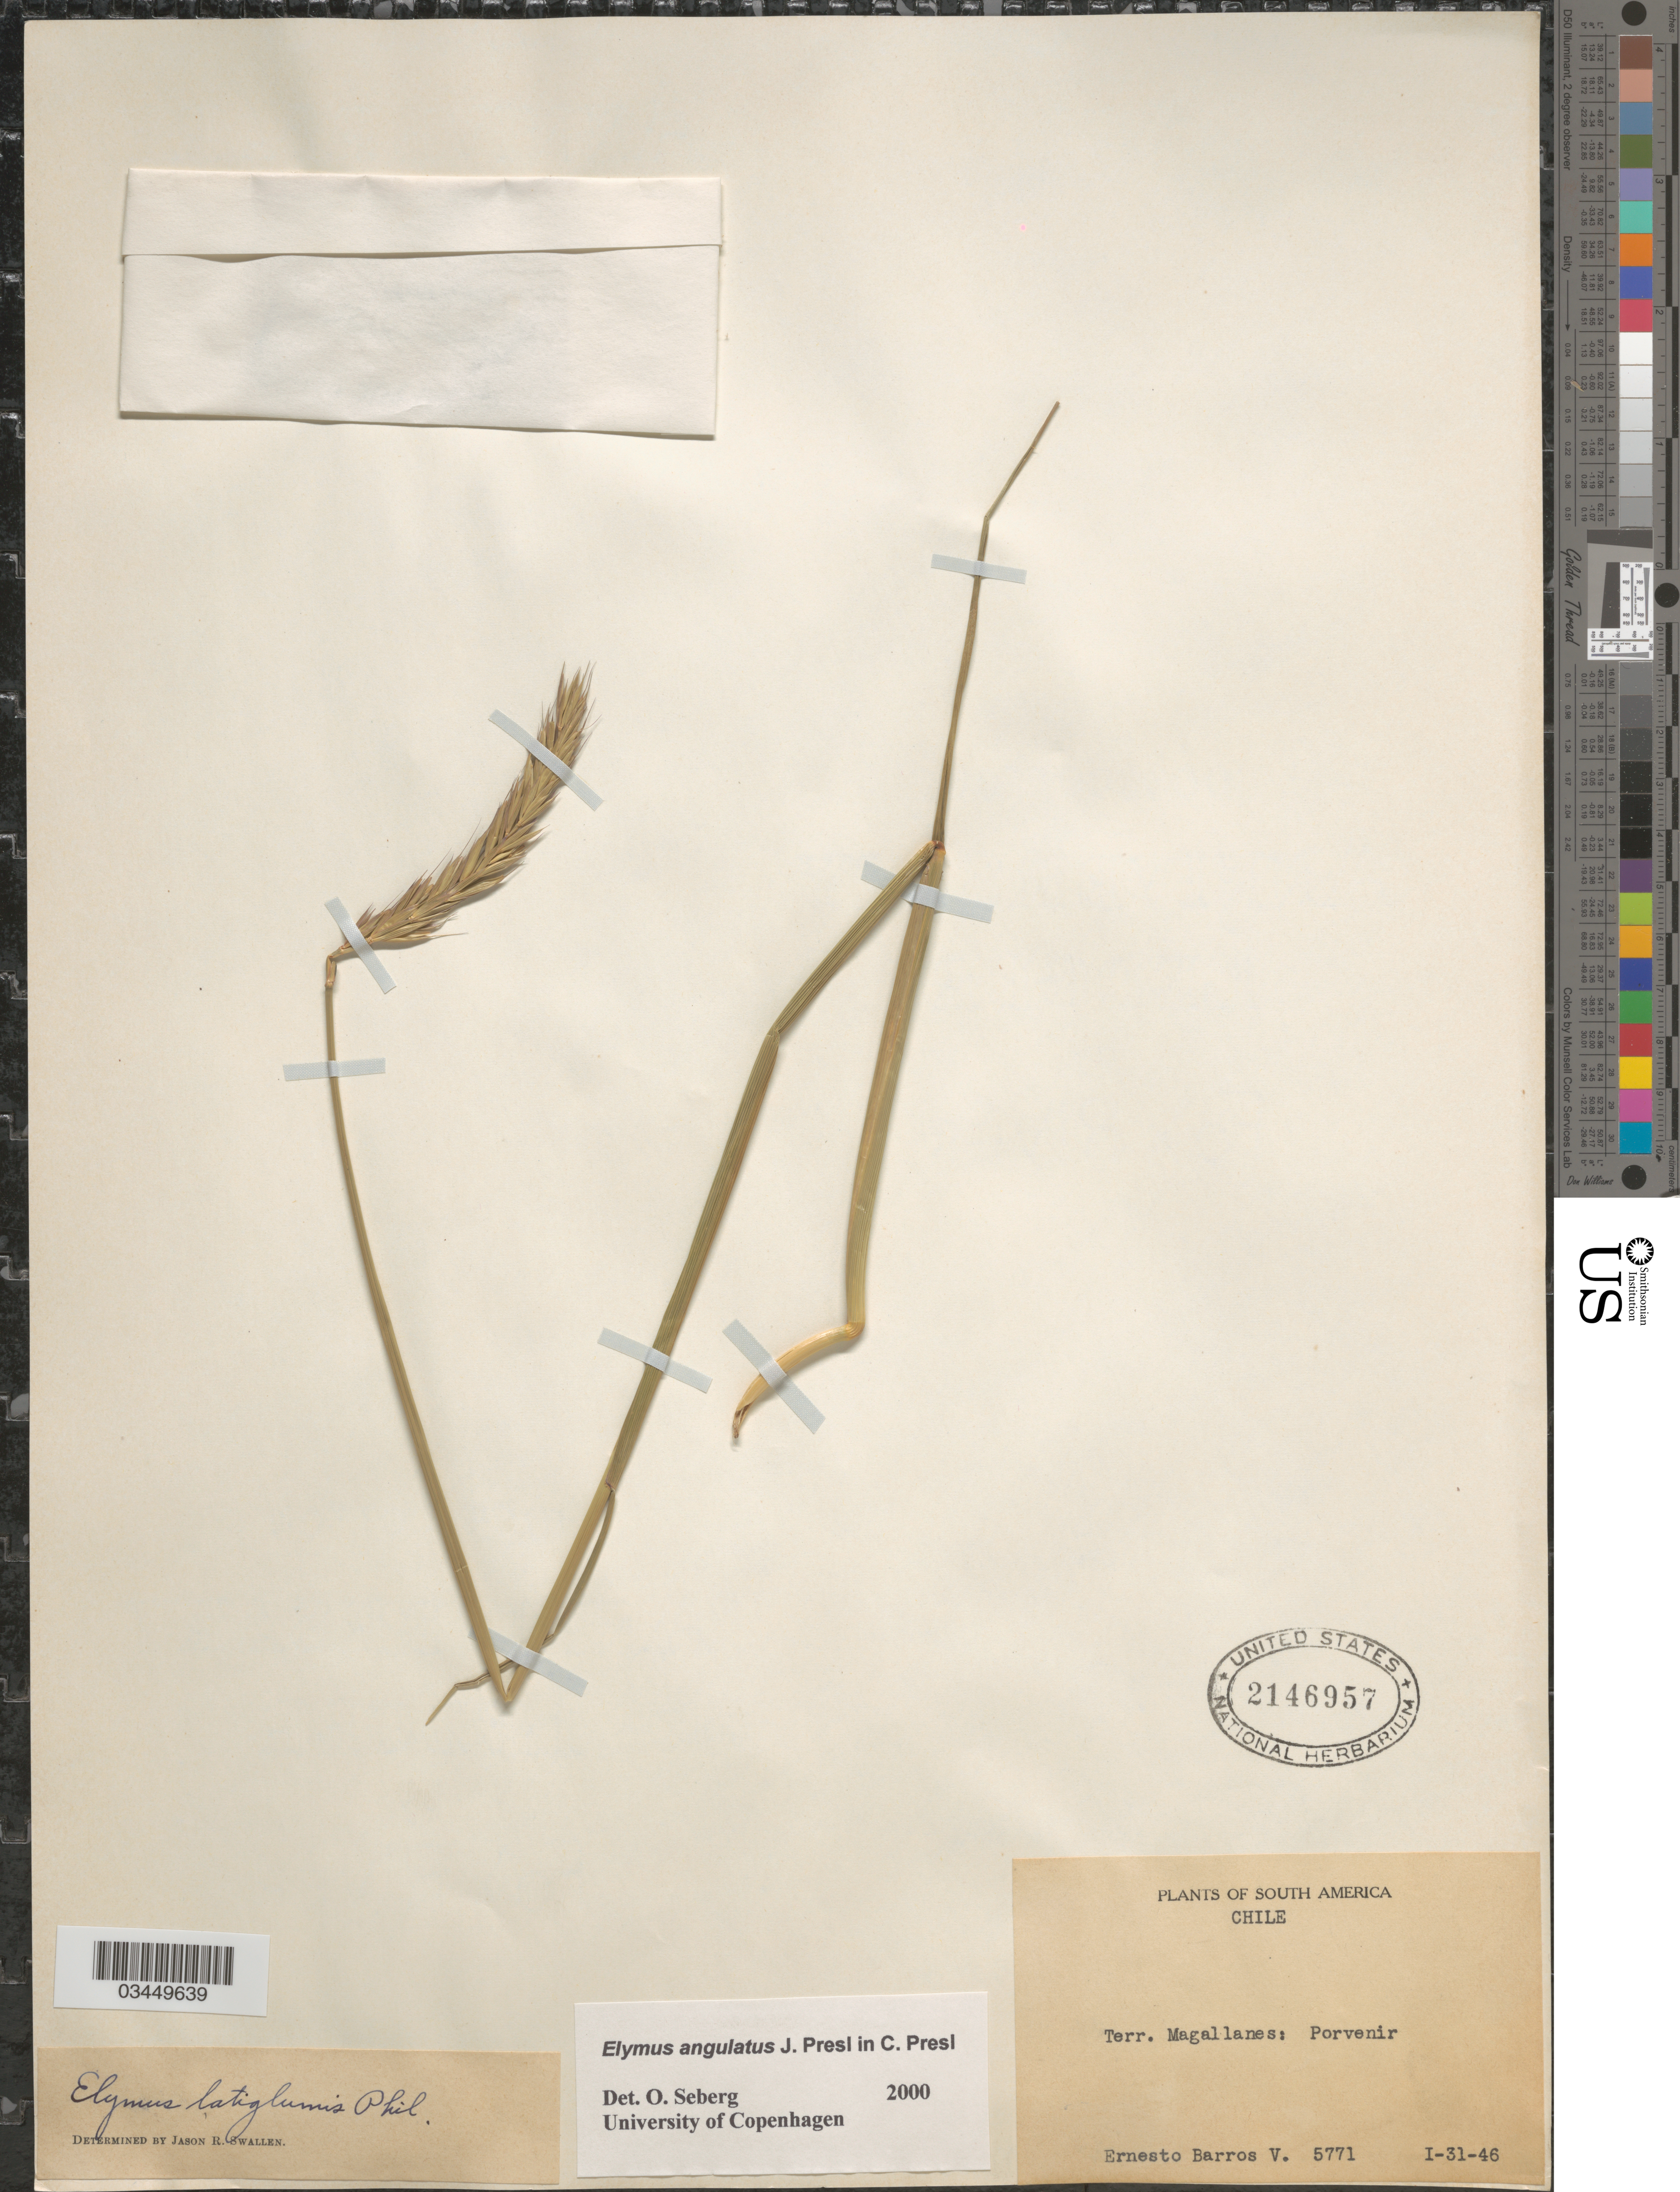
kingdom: Plantae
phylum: Tracheophyta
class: Liliopsida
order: Poales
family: Poaceae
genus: Elymus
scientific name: Elymus angulatus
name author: J. Presl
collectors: E. Barros V.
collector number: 5771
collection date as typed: Transcribed d/m/y: 31/1/46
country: Chile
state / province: Magallanes y de la Antártica Chilena (XII)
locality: Terr. Magallanes: Porvenir.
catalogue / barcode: US 2146957